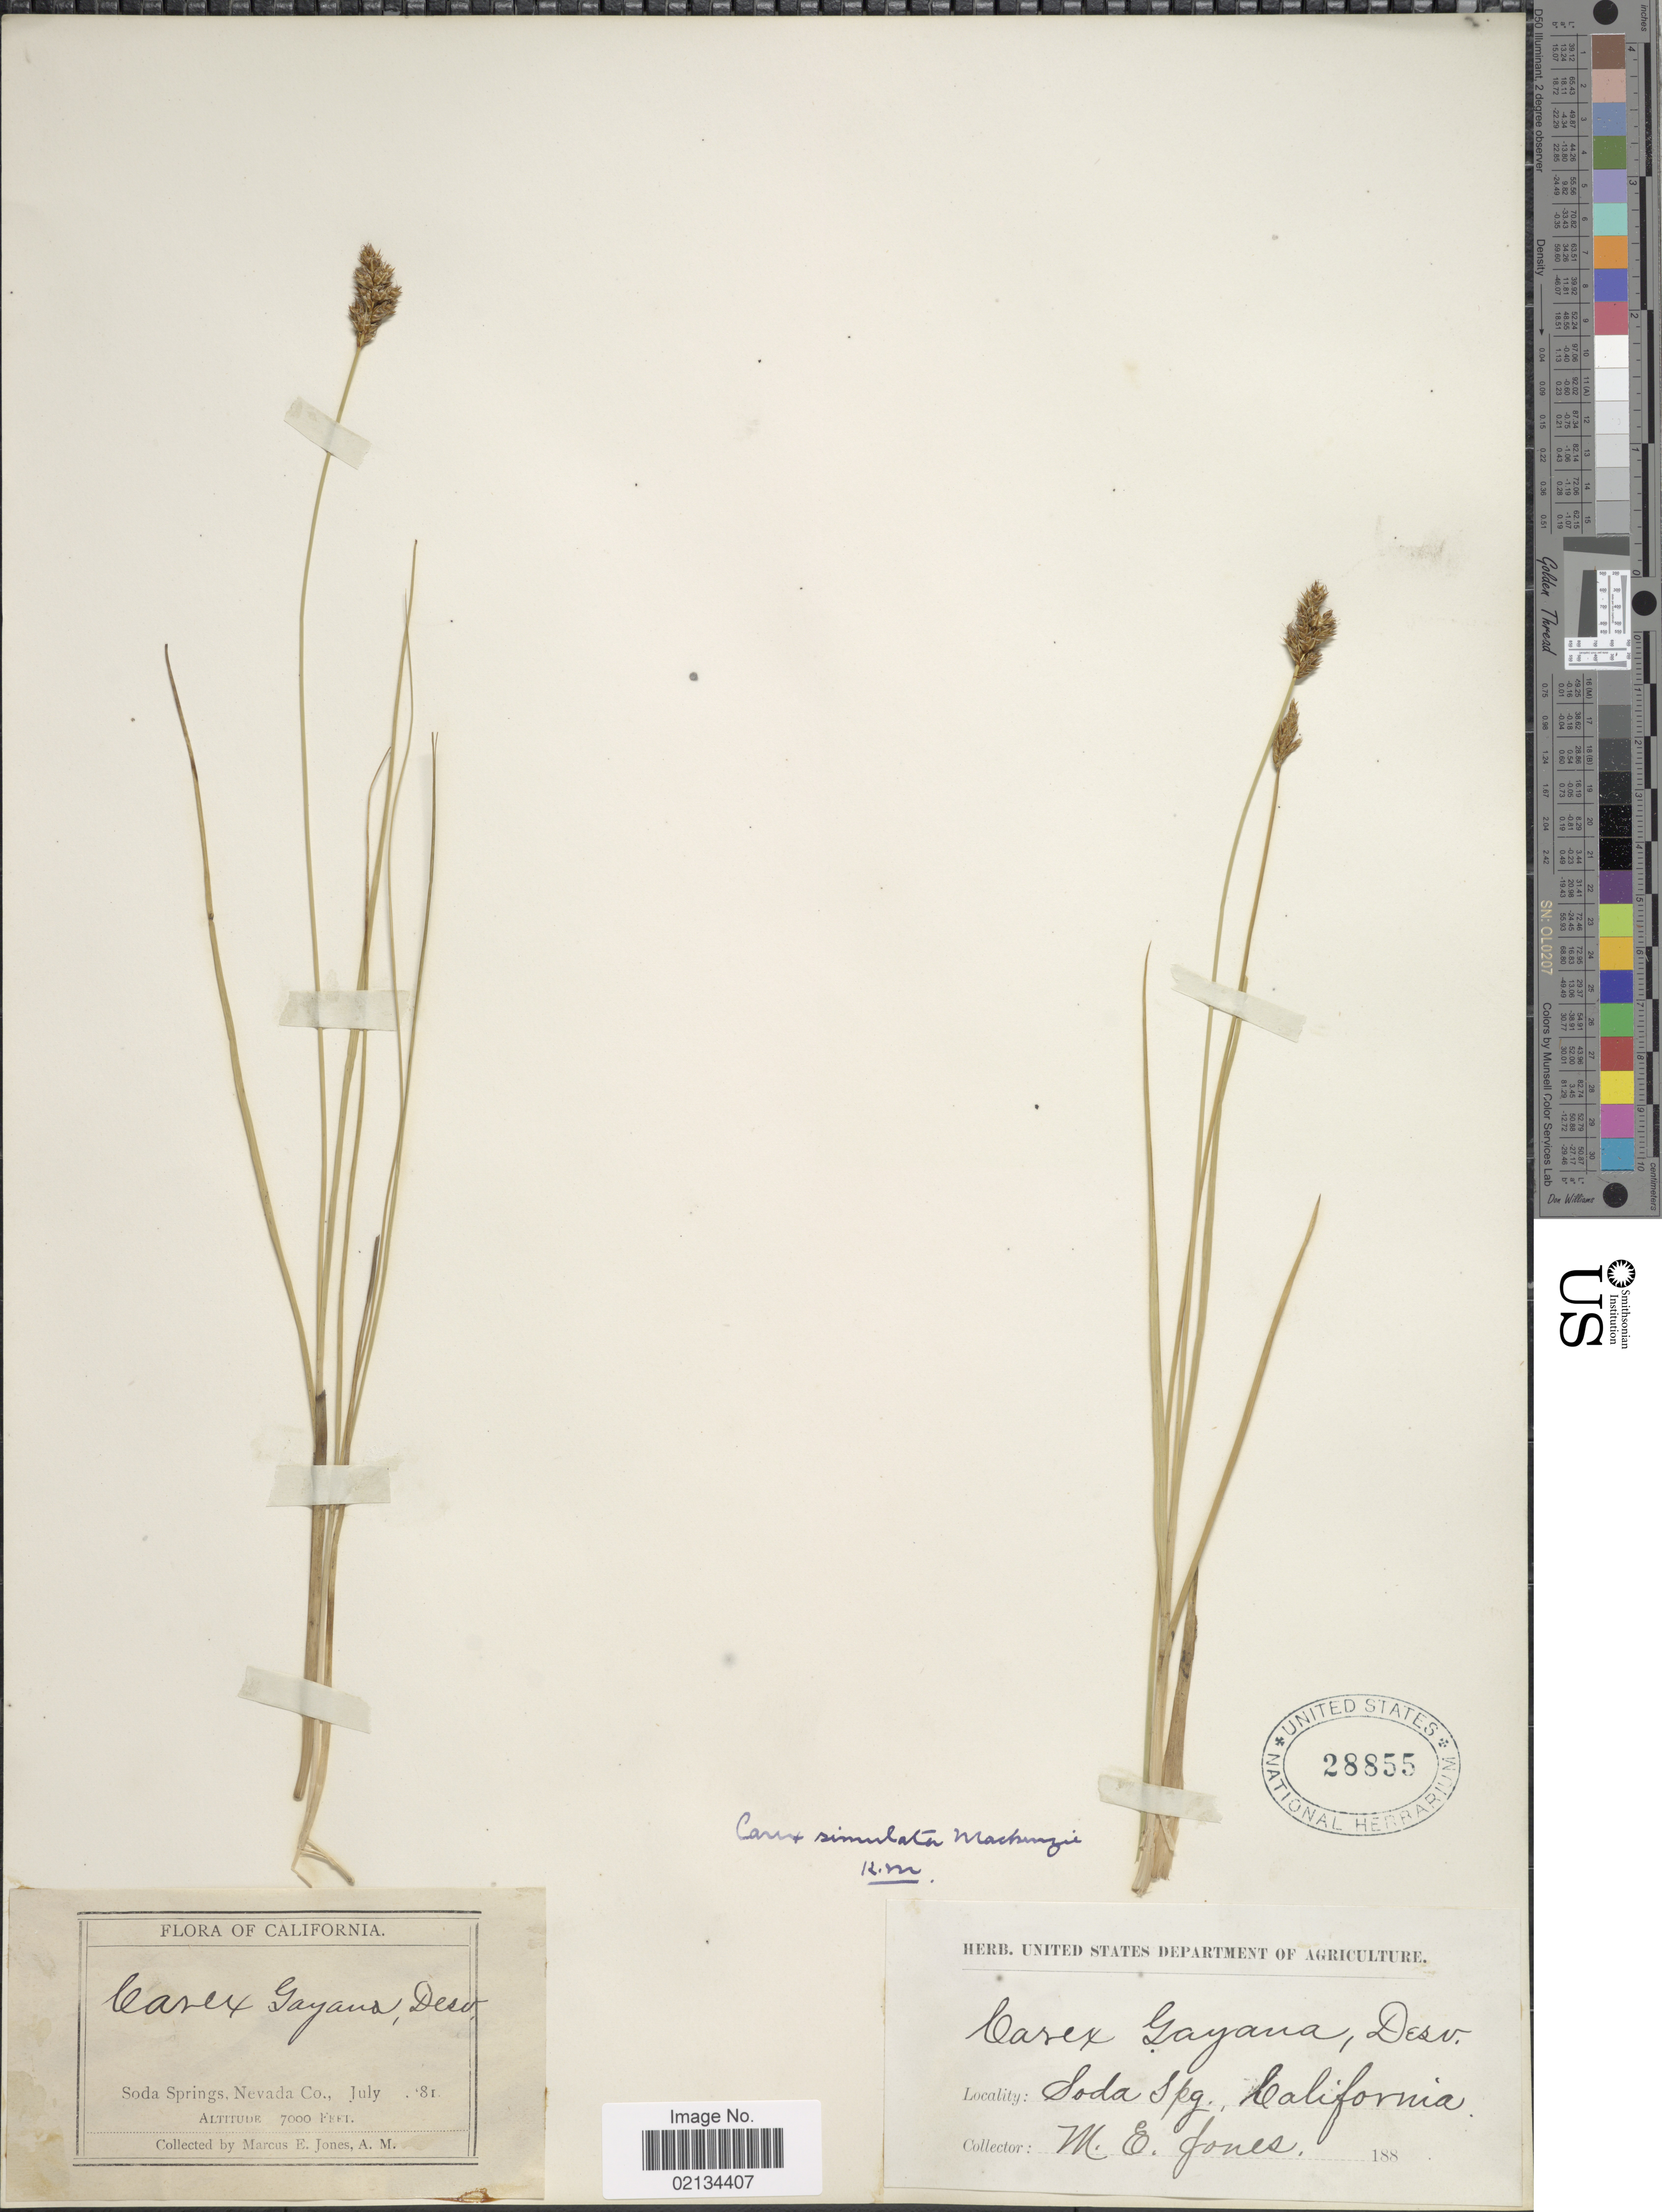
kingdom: Plantae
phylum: Tracheophyta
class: Liliopsida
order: Poales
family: Cyperaceae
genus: Carex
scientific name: Carex simulata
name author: Mack.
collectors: M. E. Jones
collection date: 1881-07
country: United States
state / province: California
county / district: Nevada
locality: Soda Springs, Nevada Co.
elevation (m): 2134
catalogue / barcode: US 28855